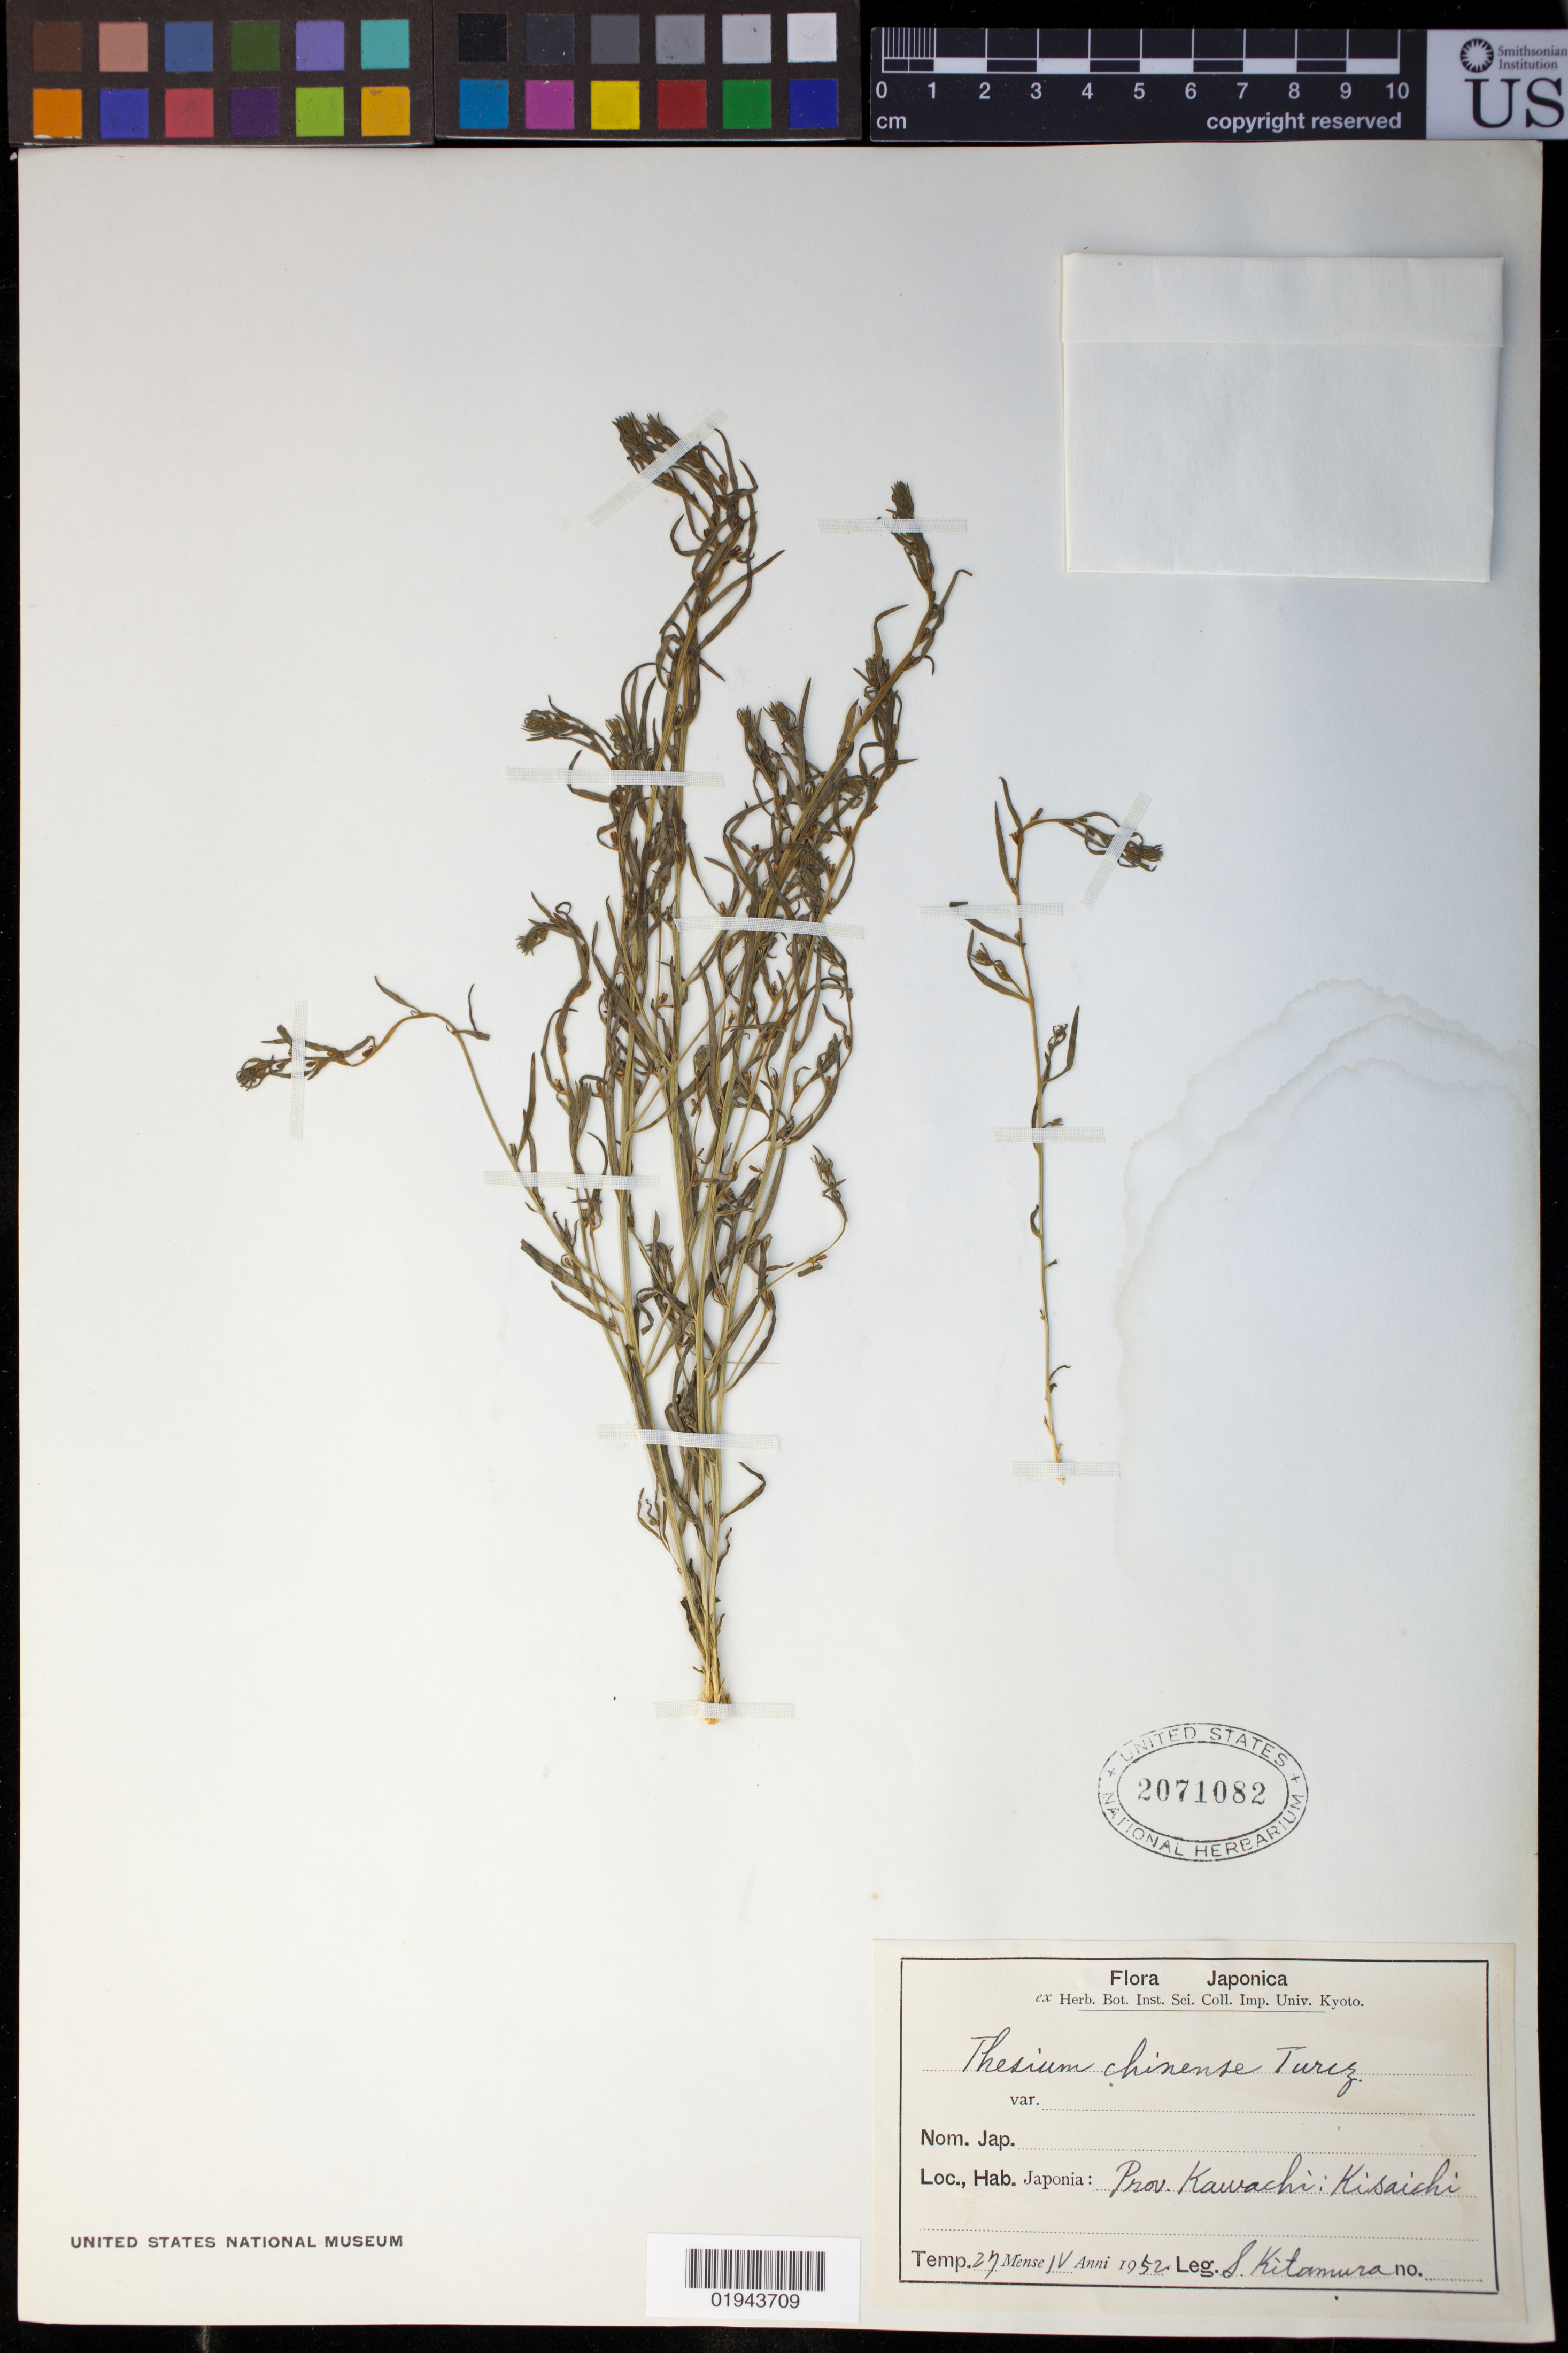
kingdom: Plantae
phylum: Tracheophyta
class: Magnoliopsida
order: Santalales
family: Thesiaceae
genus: Thesium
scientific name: Thesium chinense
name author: Turcz.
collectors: S. Kitamura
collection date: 1952-04-27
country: Japan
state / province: Osaka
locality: Prov. Kawachi: Kisaichi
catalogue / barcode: US 2071082